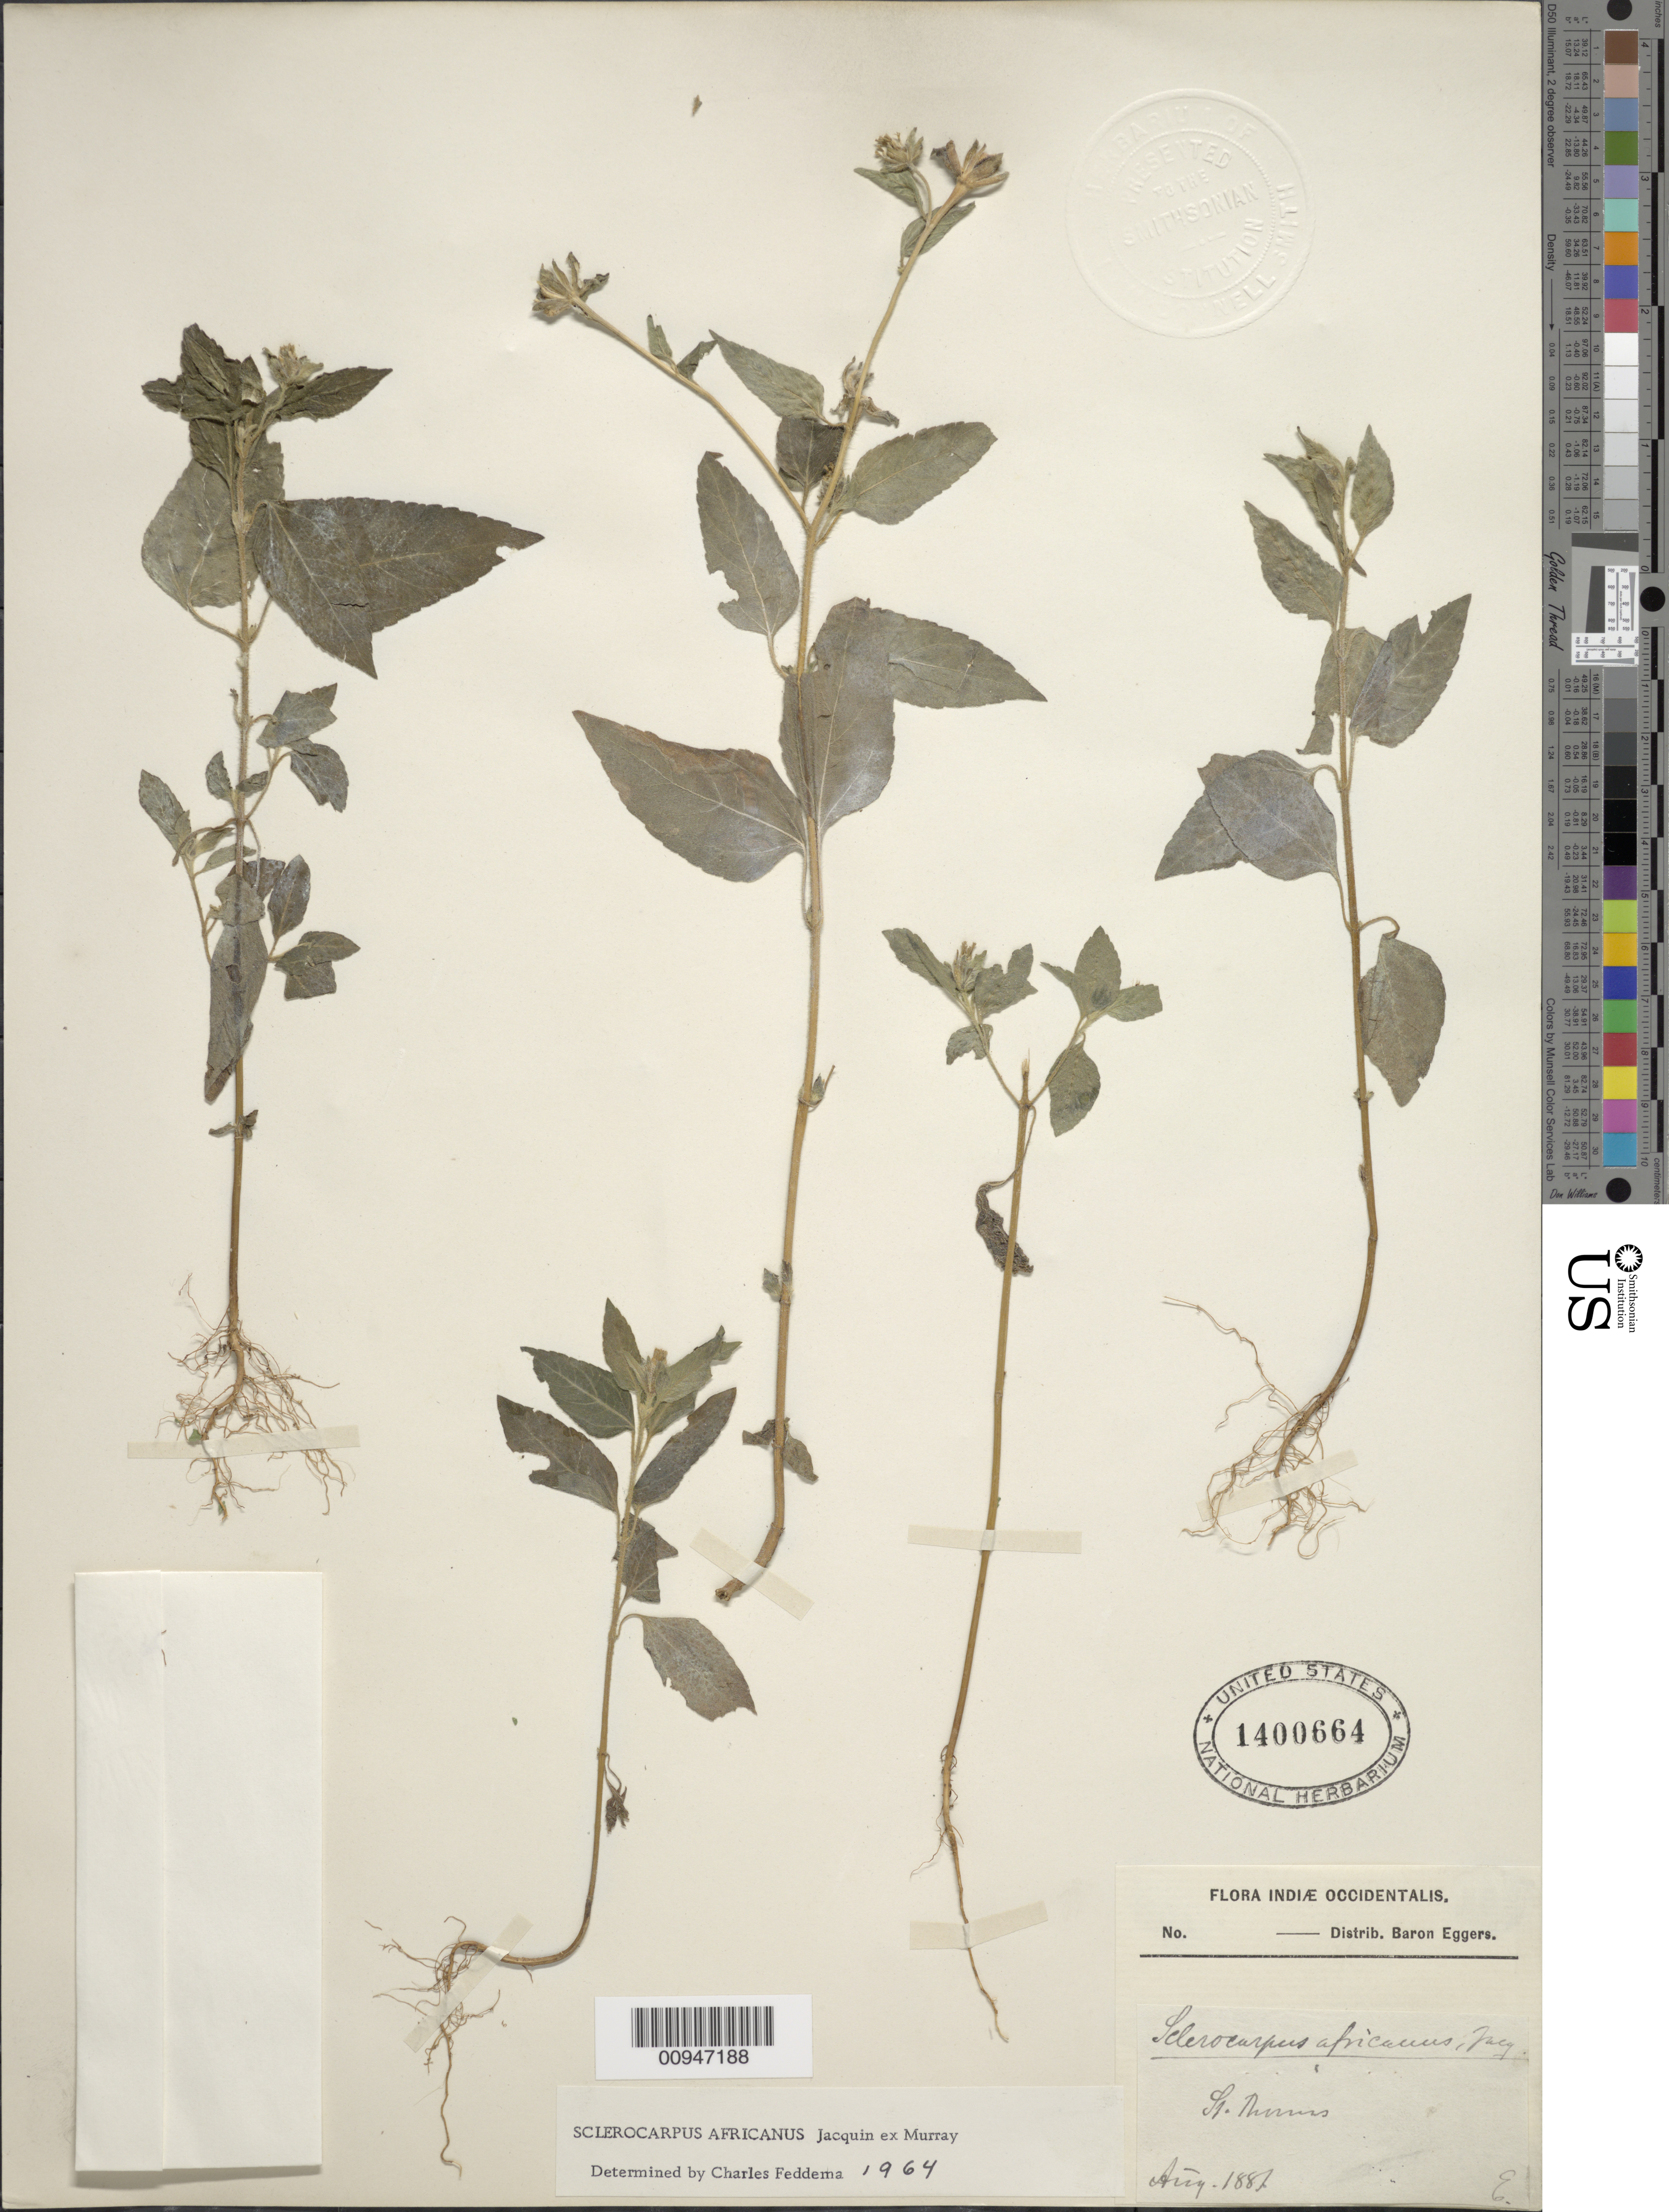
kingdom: Plantae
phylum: Tracheophyta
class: Magnoliopsida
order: Asterales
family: Asteraceae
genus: Sclerocarpus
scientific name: Sclerocarpus africanus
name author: Jacq.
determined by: Feddema, C.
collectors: H. F. A. von Eggers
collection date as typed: Aug 1881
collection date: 1881-08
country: U.S. Virgin Islands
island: St. Thomas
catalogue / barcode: US 1400664